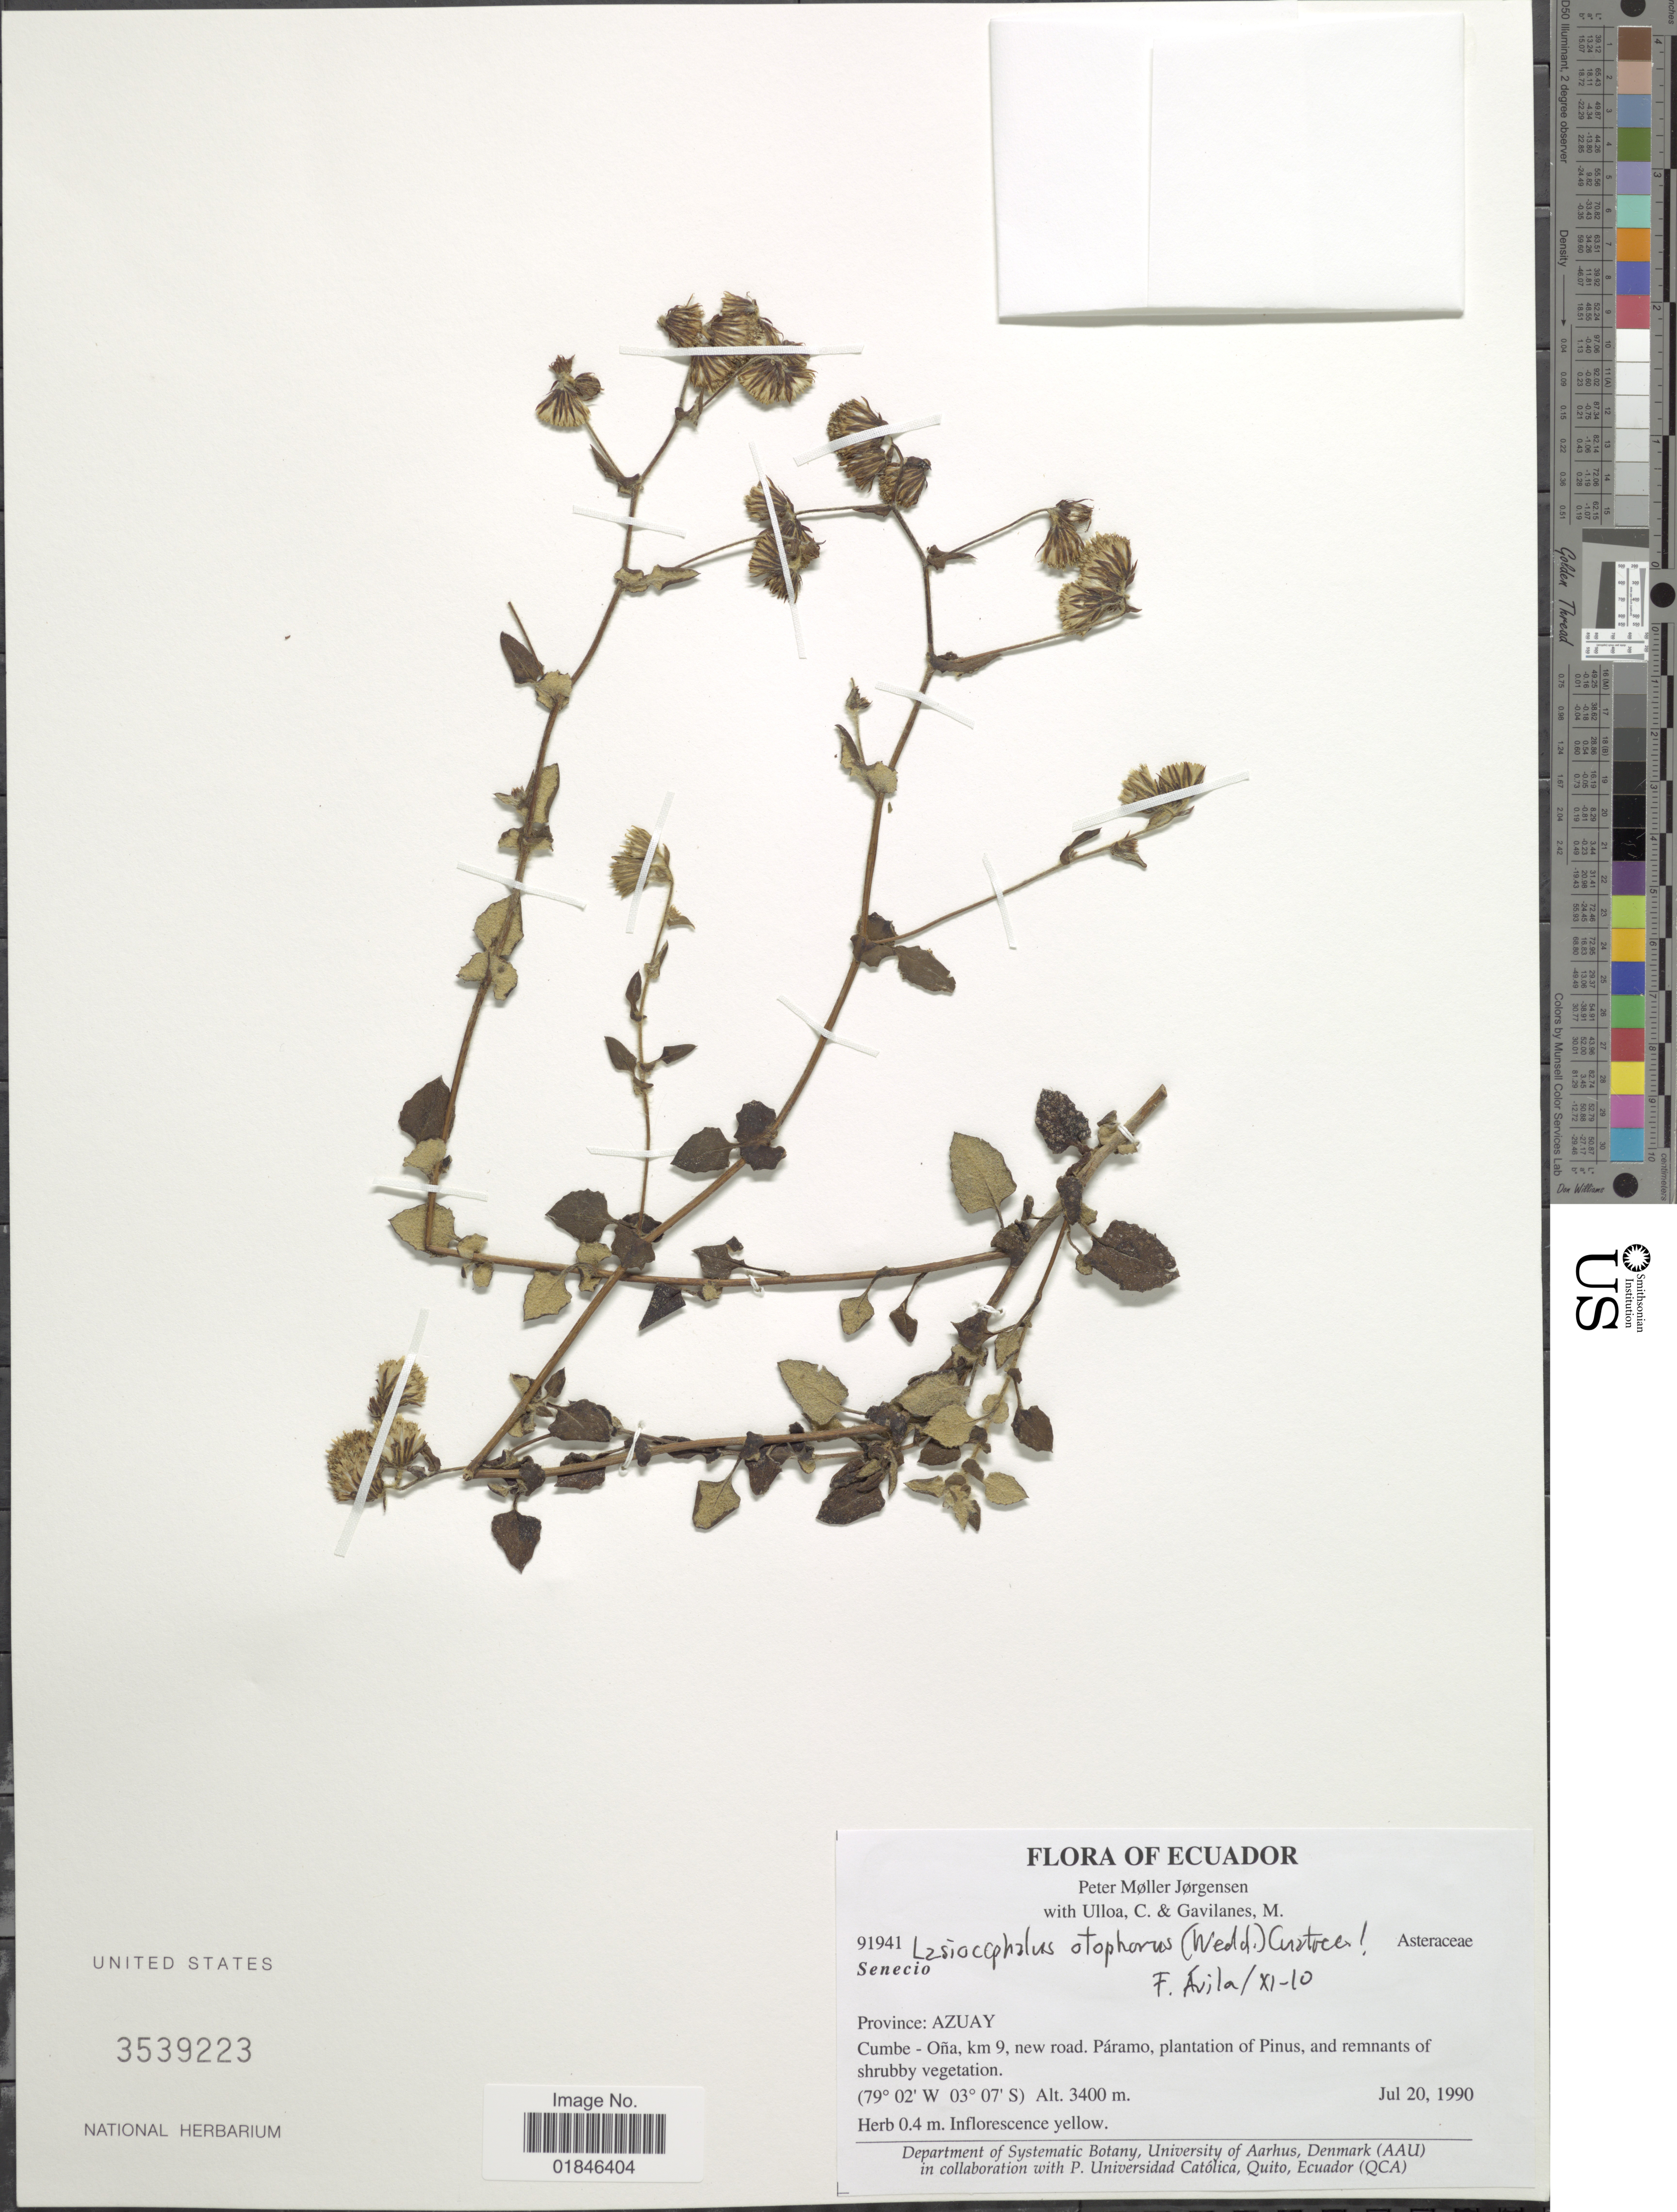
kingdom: Plantae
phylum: Tracheophyta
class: Magnoliopsida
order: Asterales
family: Asteraceae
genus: Senecio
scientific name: Senecio otophorus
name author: Wedd.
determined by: Salomon, Luciana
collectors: P. M. Jørgensen, C. Ulloa & M. Gavilanes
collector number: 91941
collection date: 1990-07-20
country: Ecuador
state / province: Azuay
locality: Province: Azuay, Cumbe - Ona, km 9, new road. Paramo, plantation of Pinus, and remnants of shrubby vegetation.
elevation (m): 3400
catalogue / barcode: US 3539223